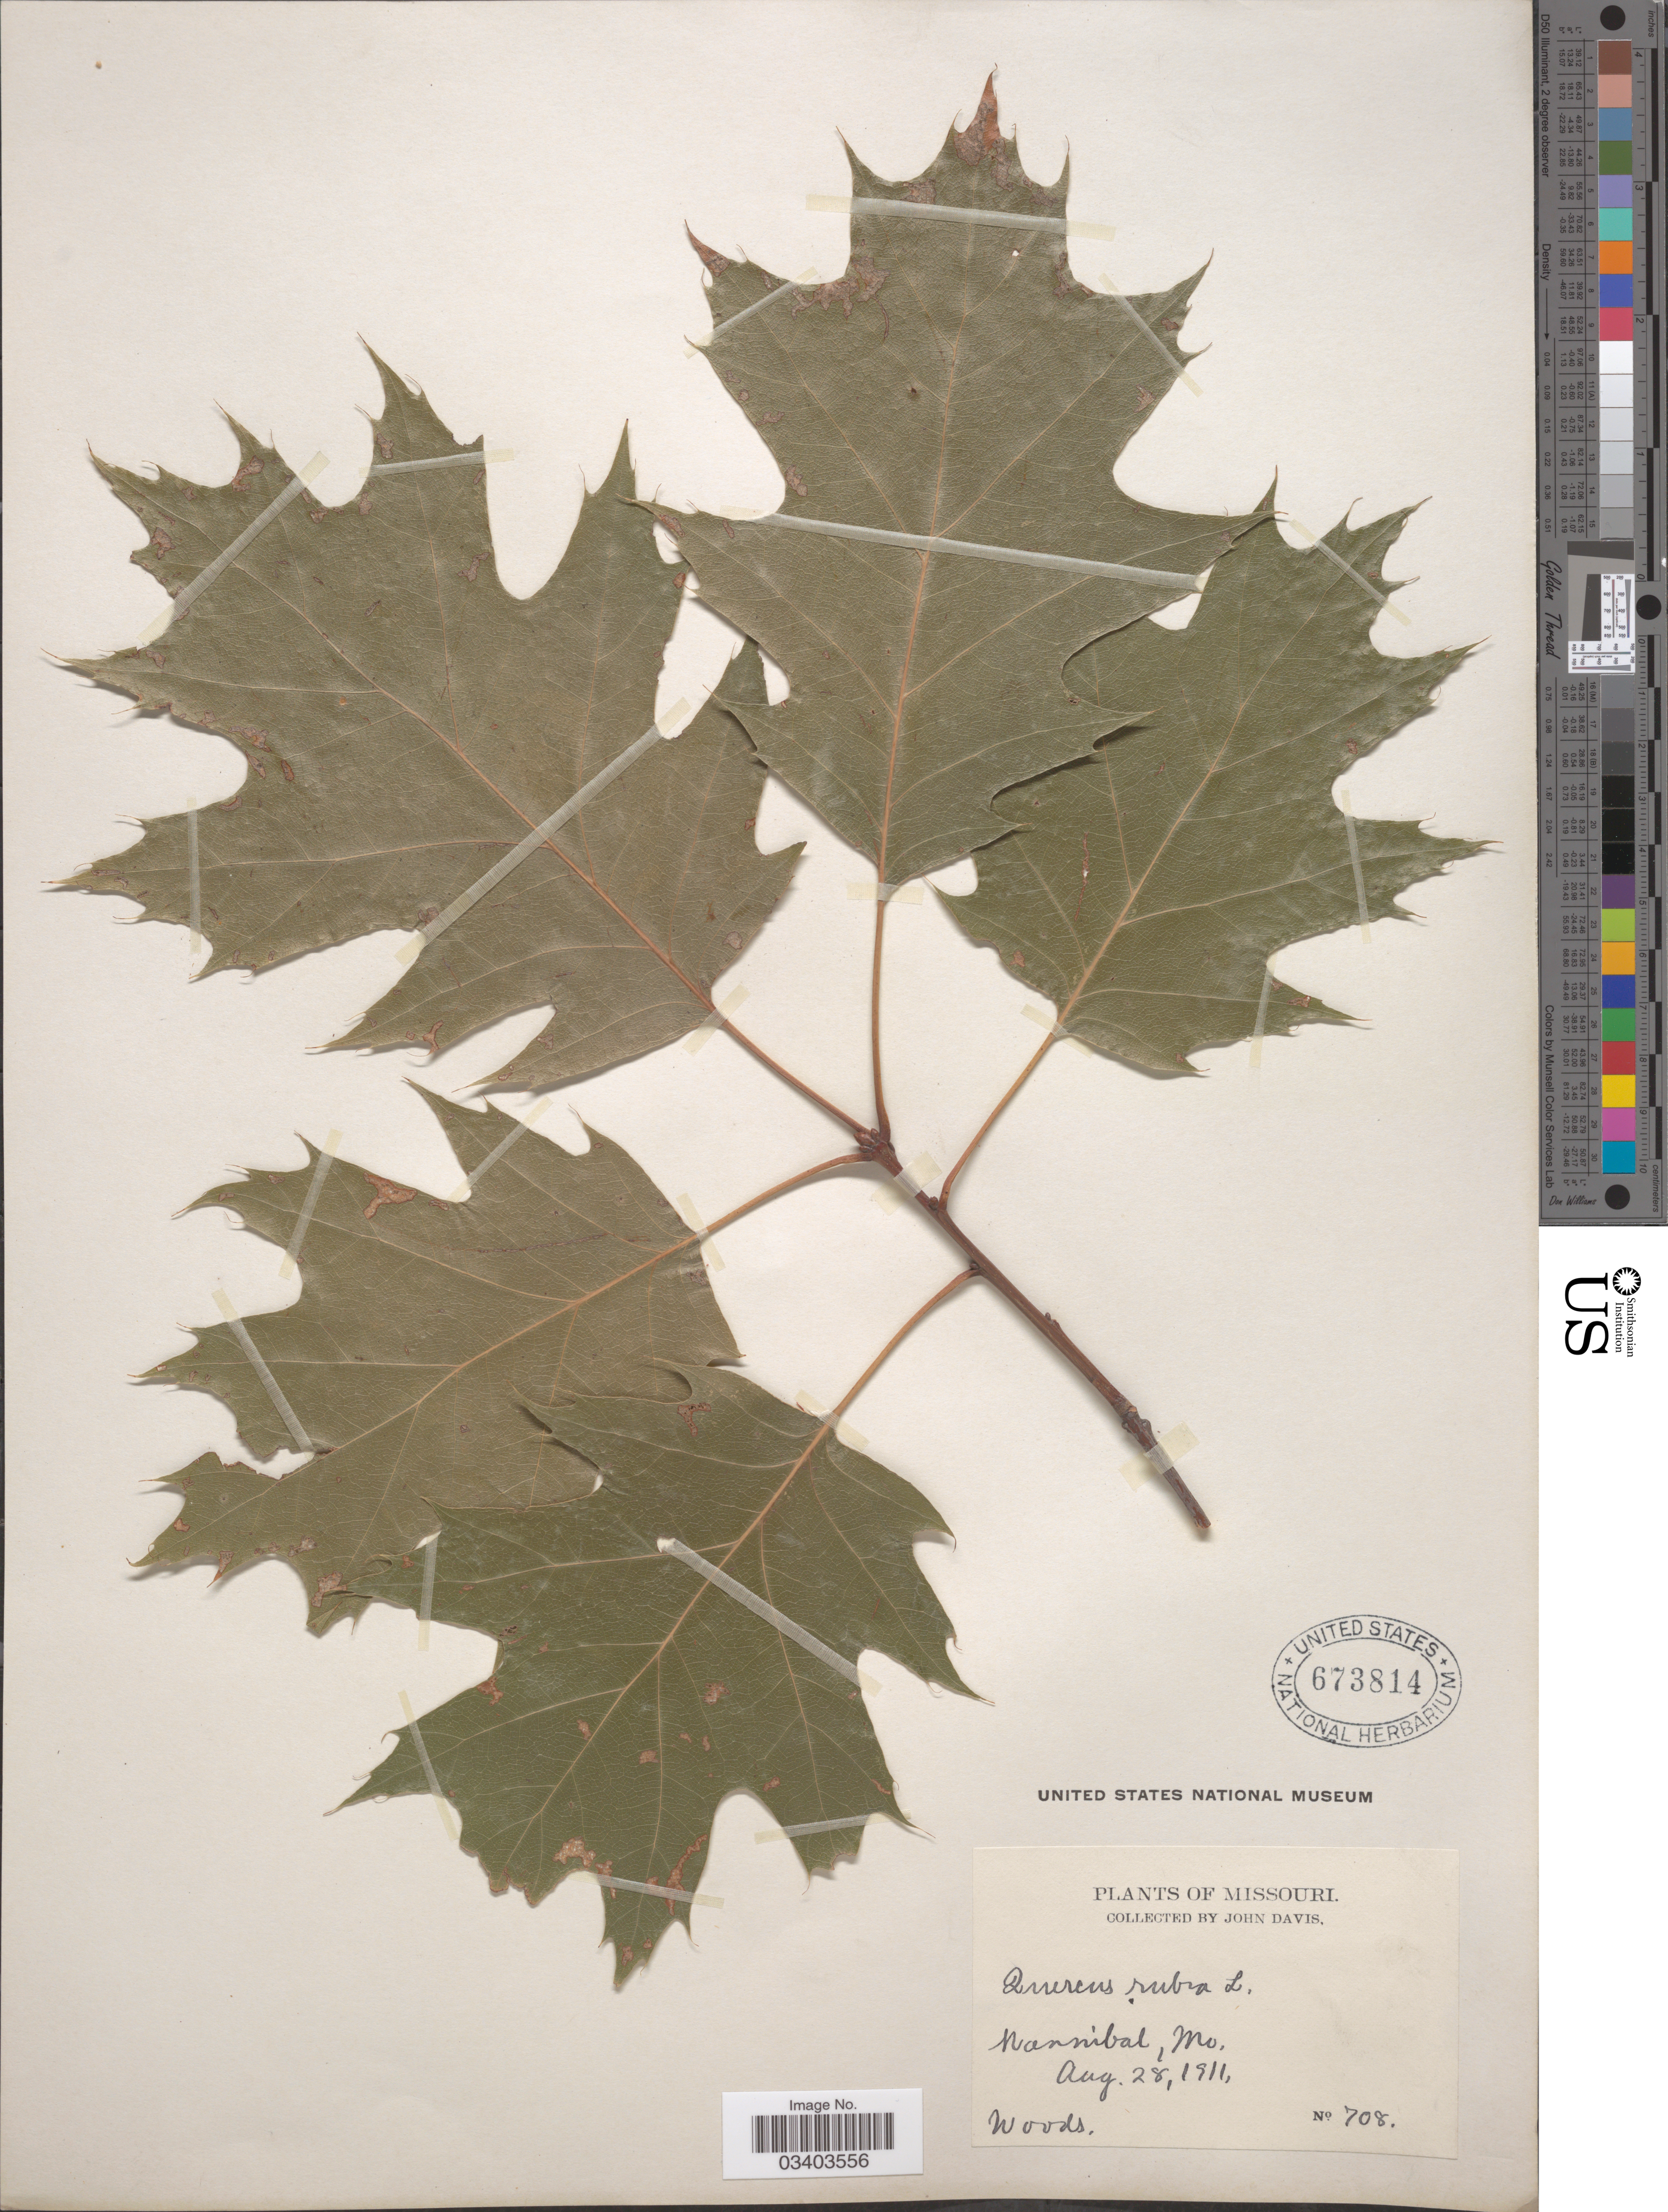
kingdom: Plantae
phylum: Tracheophyta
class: Magnoliopsida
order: Fagales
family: Fagaceae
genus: Quercus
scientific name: Quercus borealis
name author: F. Michx.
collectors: J. Davis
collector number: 708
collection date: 1911-08-28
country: United States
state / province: Missouri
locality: Hannibal.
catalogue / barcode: US 673814